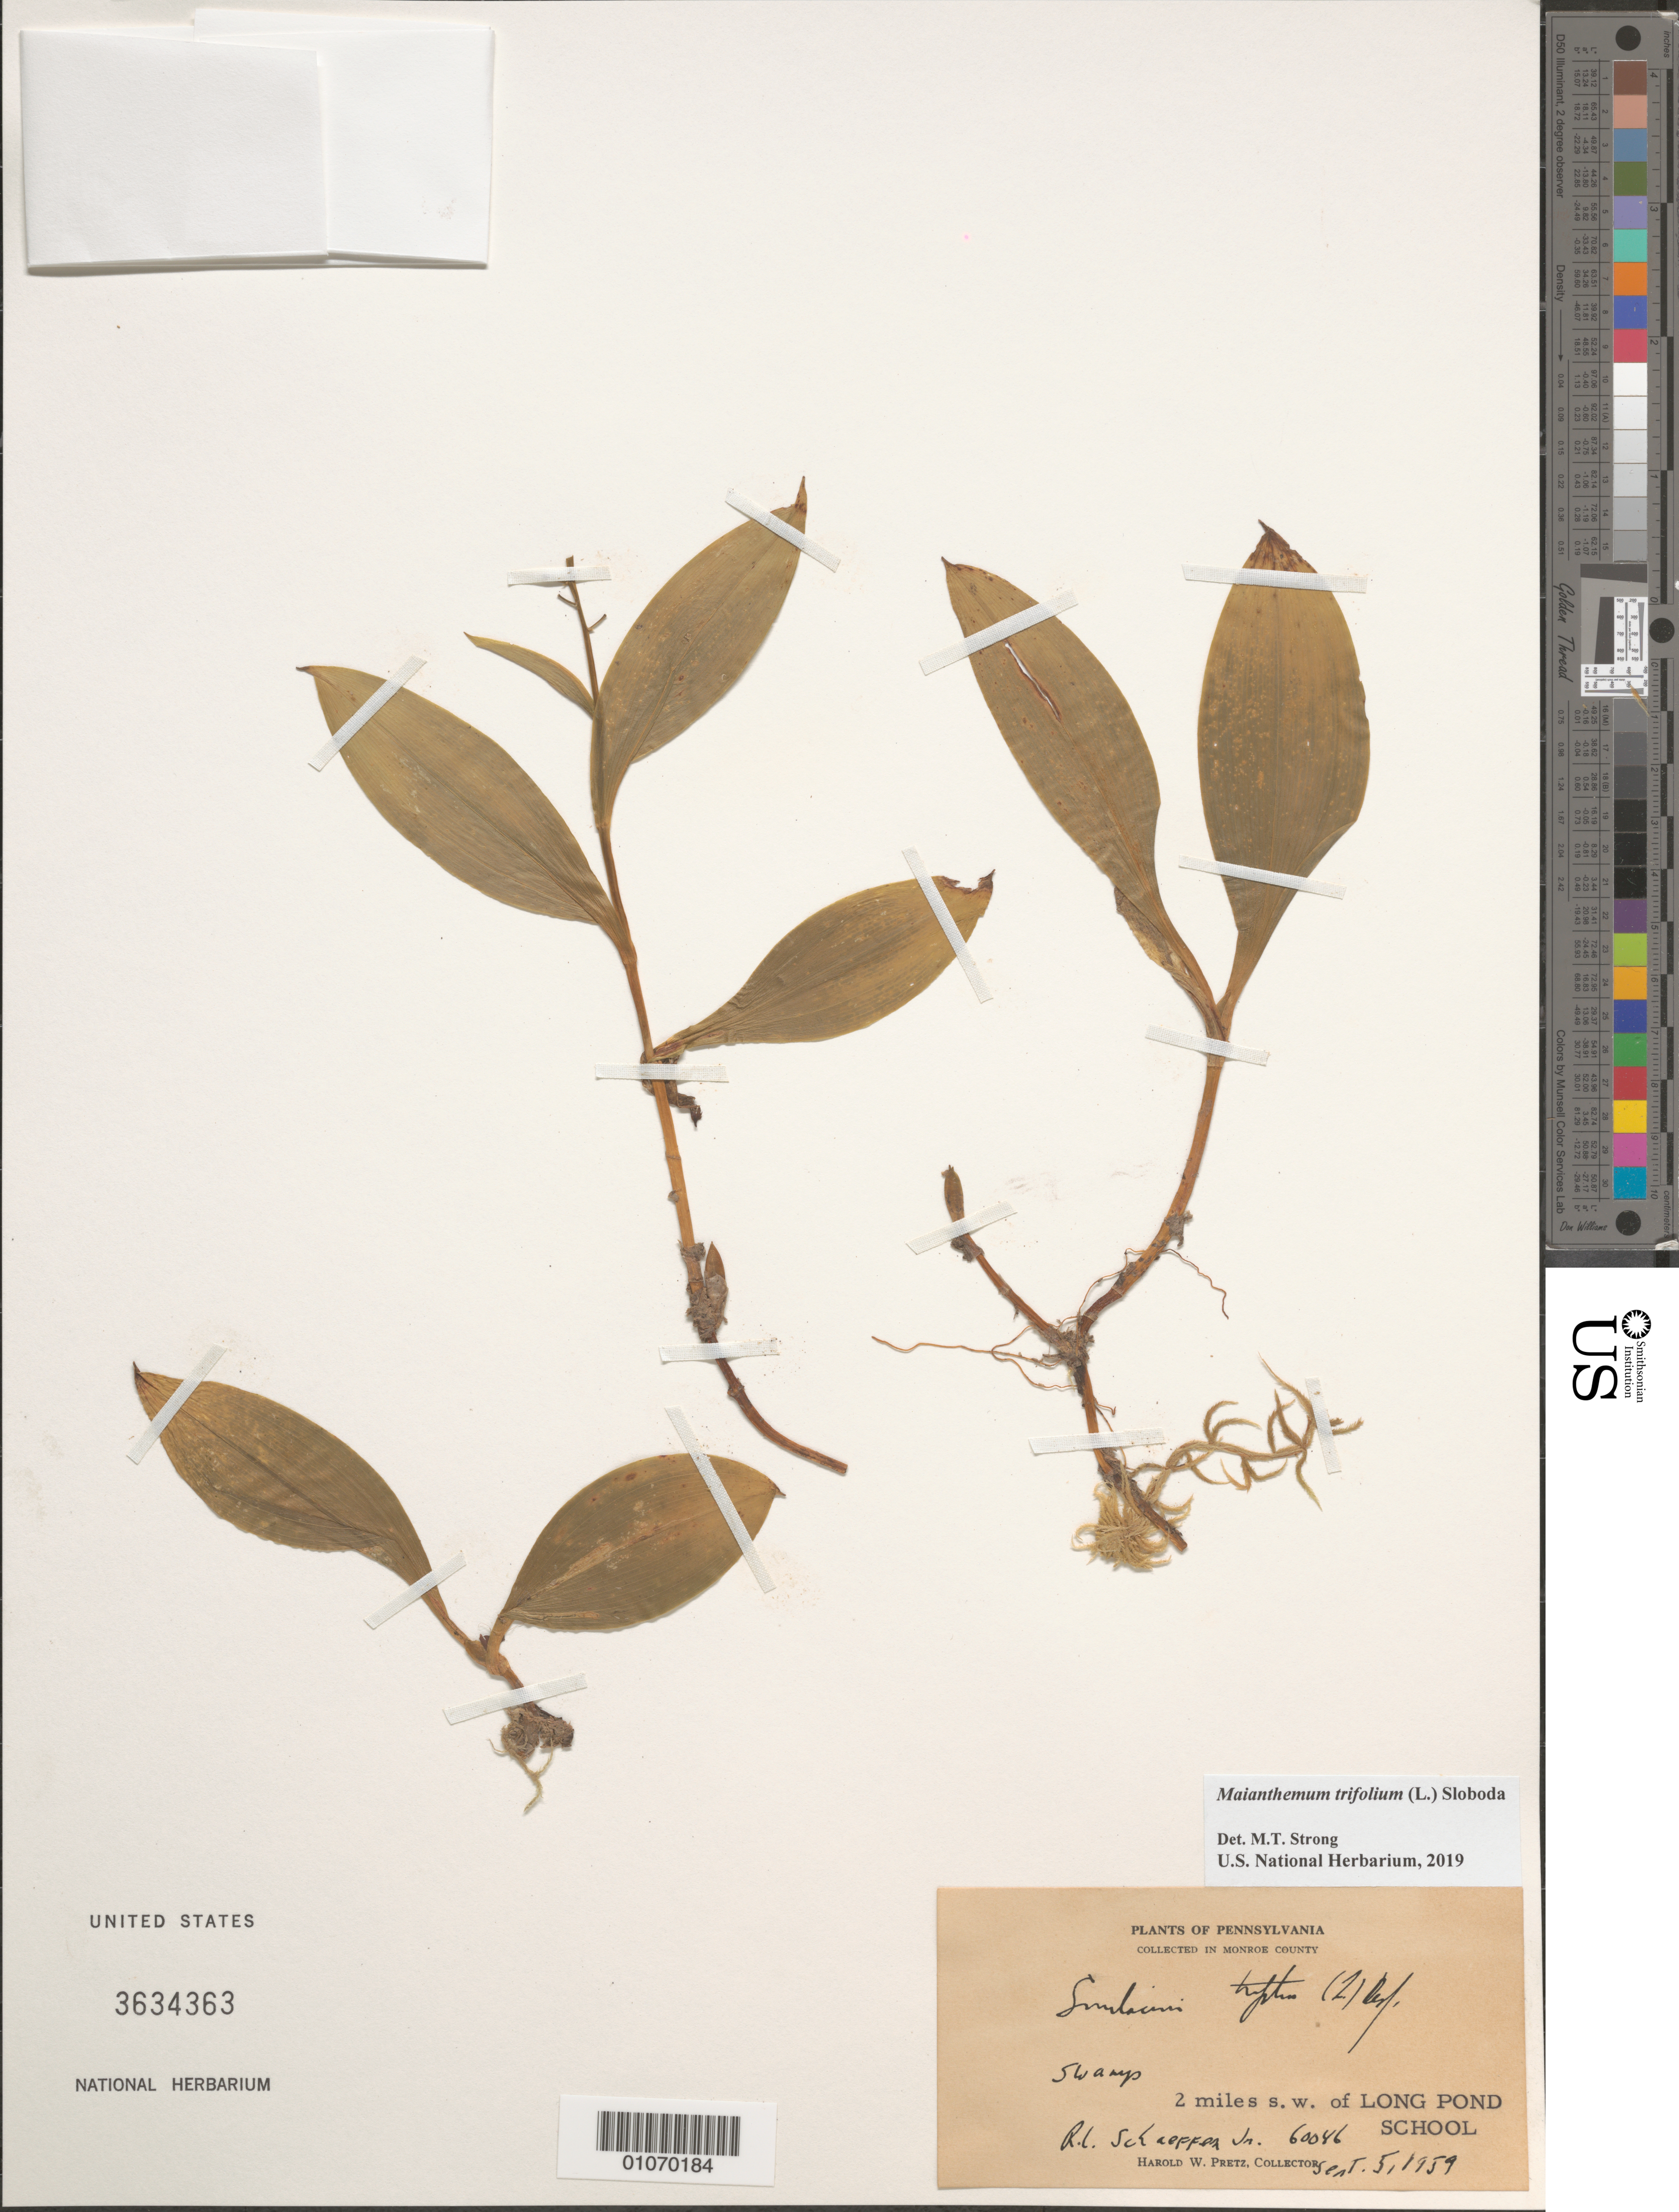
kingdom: Plantae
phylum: Tracheophyta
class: Liliopsida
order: Asparagales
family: Asparagaceae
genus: Maianthemum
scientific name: Maianthemum trifolium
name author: (L.) Sloboda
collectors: R. L. Schaeffer Jr. & H. W. Pretz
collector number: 60086*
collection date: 1959-09-05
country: United States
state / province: Pennsylvania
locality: Monroe County. 2 miles s. w. of Long Pond School.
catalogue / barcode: US 3634363